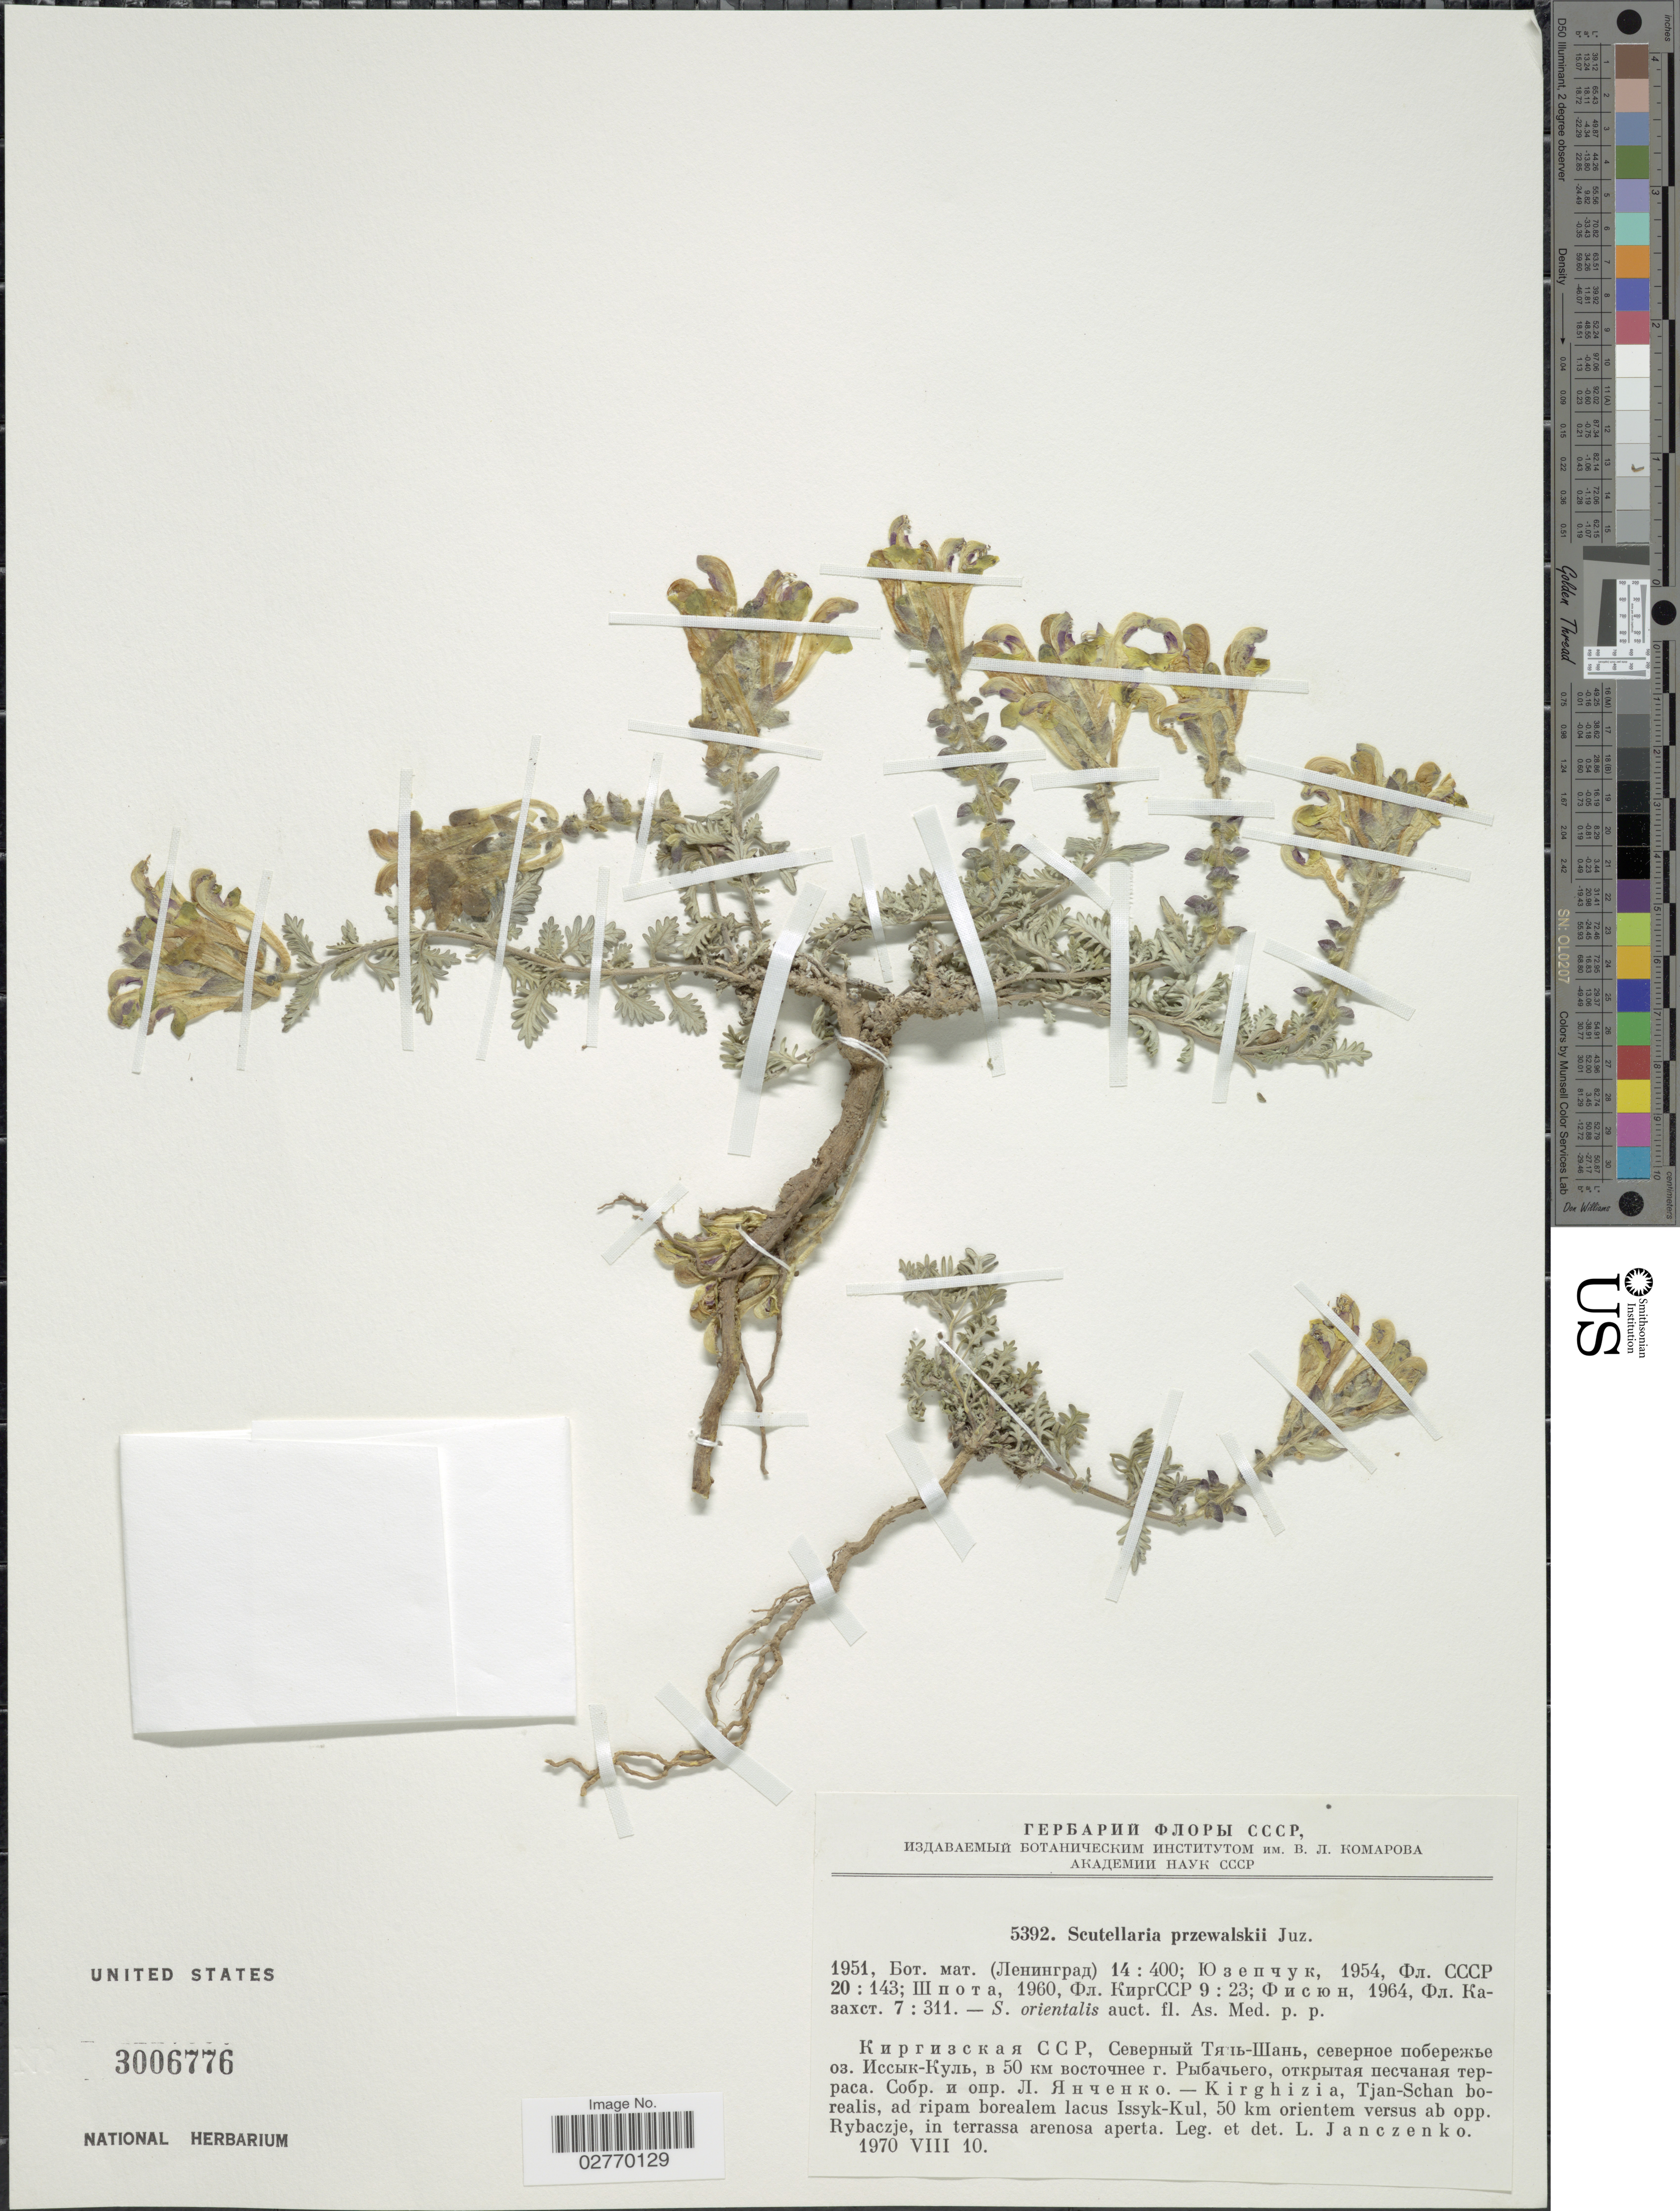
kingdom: Plantae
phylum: Tracheophyta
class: Magnoliopsida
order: Lamiales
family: Lamiaceae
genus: Scutellaria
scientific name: Scutellaria przewalskii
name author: Juz.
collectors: L. Janczenko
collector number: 5392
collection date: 1970-08-10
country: Kyrgyzstan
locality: Kirghizia, Tjan-Schan borealis, ad ripam borealem lacus Issyk-Kul, 50 km orientem versus ab opp. Rybaczje, in terrassa arenosa aperta.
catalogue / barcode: US 3006776